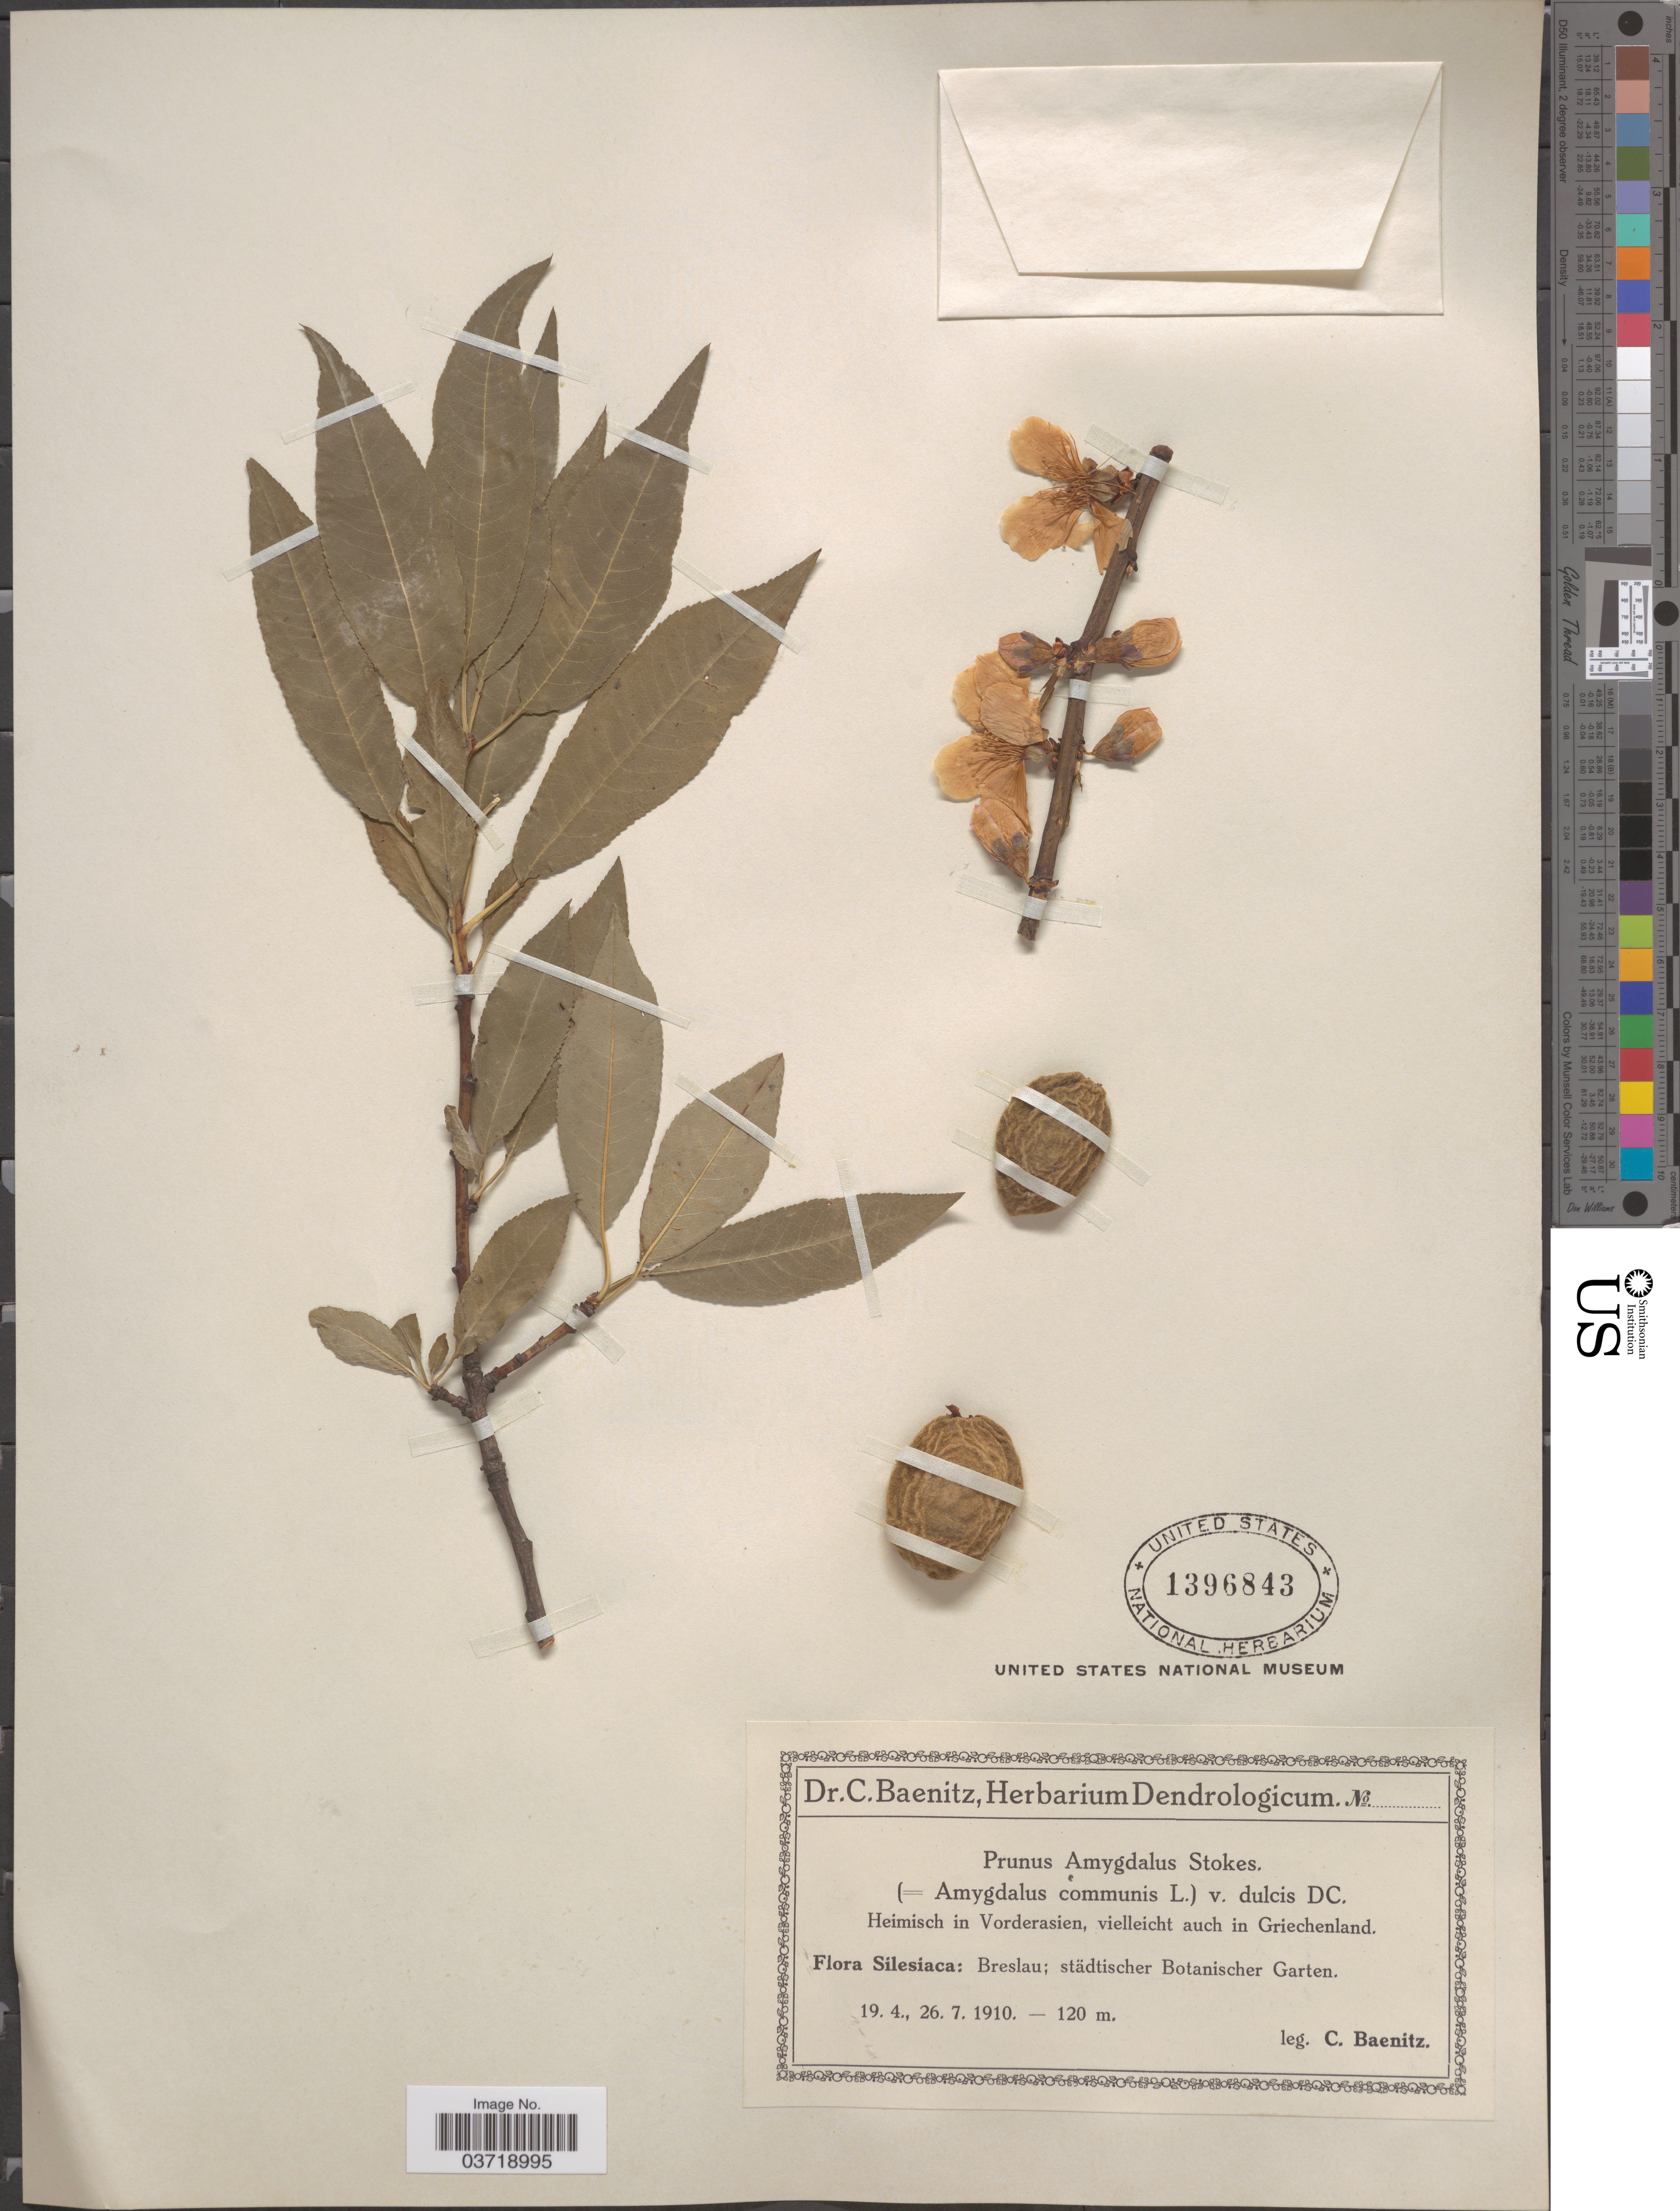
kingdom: Plantae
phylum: Tracheophyta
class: Magnoliopsida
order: Rosales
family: Rosaceae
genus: Prunus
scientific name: Prunus amygdalus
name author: Batsch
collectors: C. G. Baenitz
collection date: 1910-04-19/1910-07-26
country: Poland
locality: Silesiaca: Breslau; städtischer Botanischer Garten.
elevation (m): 120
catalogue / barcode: US 1396843